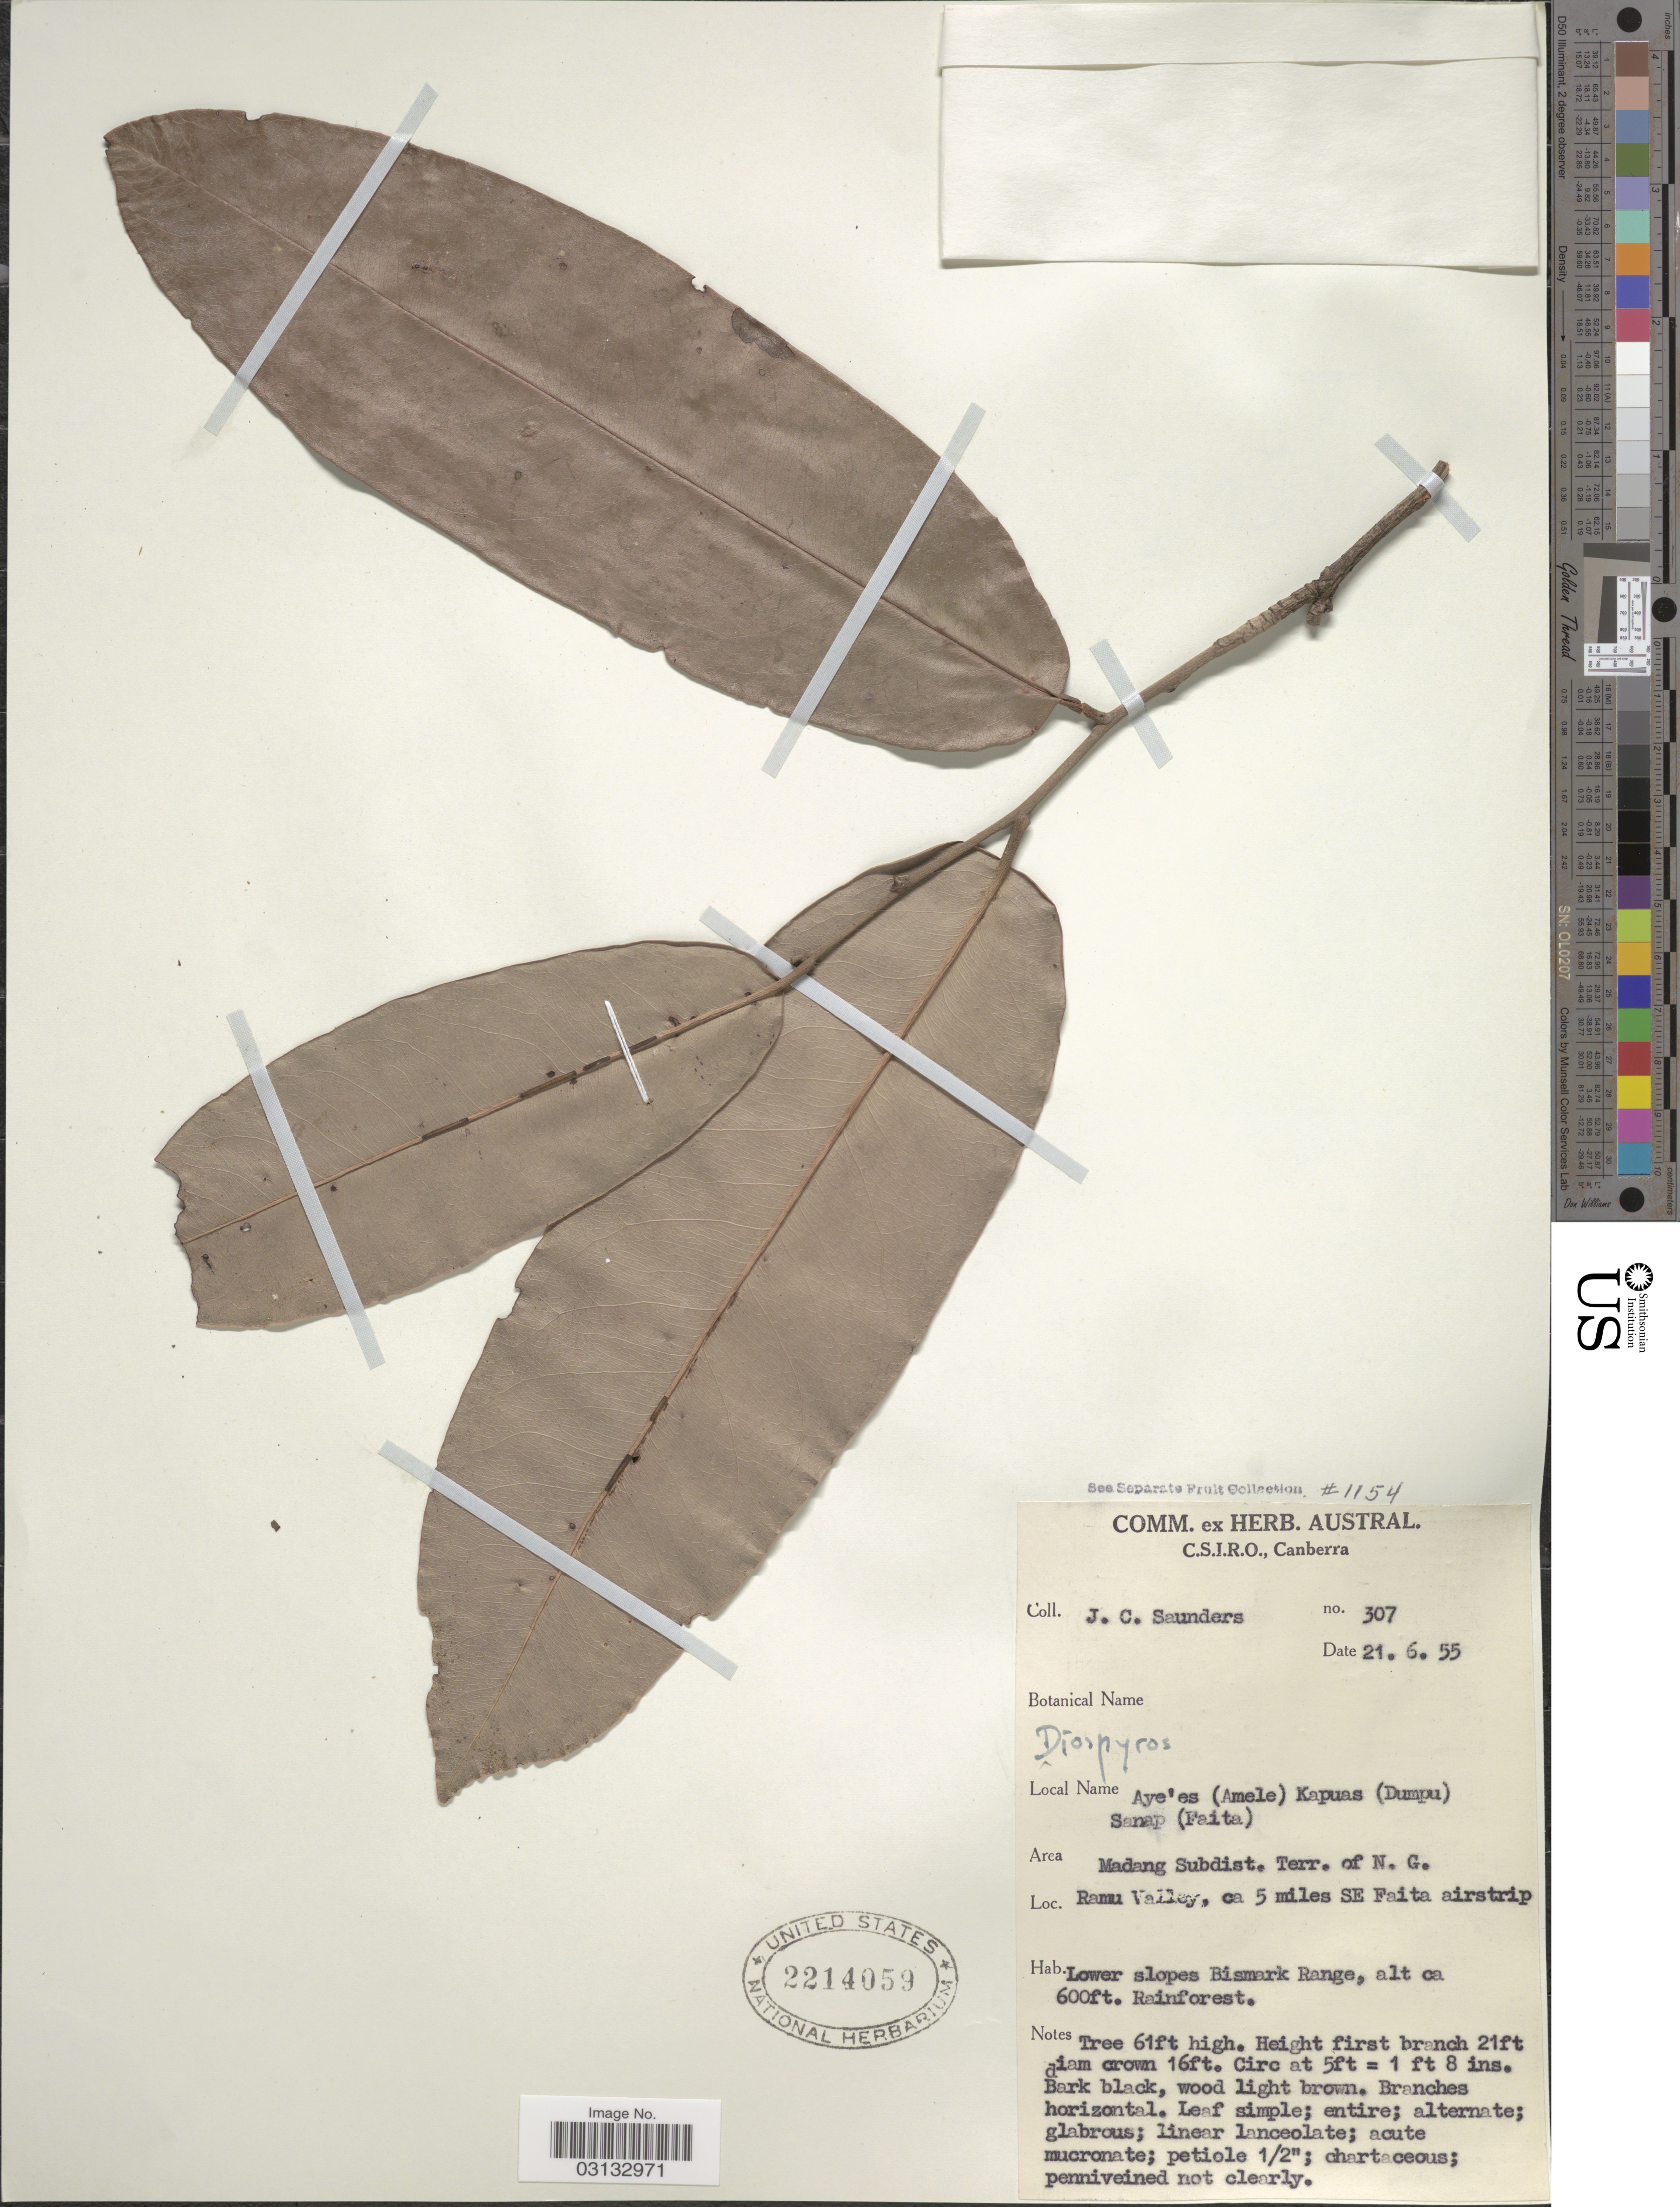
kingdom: Plantae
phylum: Tracheophyta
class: Magnoliopsida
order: Ericales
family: Ebenaceae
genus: Diospyros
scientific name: Diospyros sp.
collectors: J. C. Saunders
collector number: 307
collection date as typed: Transcribed d/m/y: 21/6/55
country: Papua New Guinea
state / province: Madang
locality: Madang Subdist. Terr. of N.G., Ramu Valley, ca 5 miles SE Faita airstrip. Lower slopes Bismark Range.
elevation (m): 183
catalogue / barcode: US 2214059